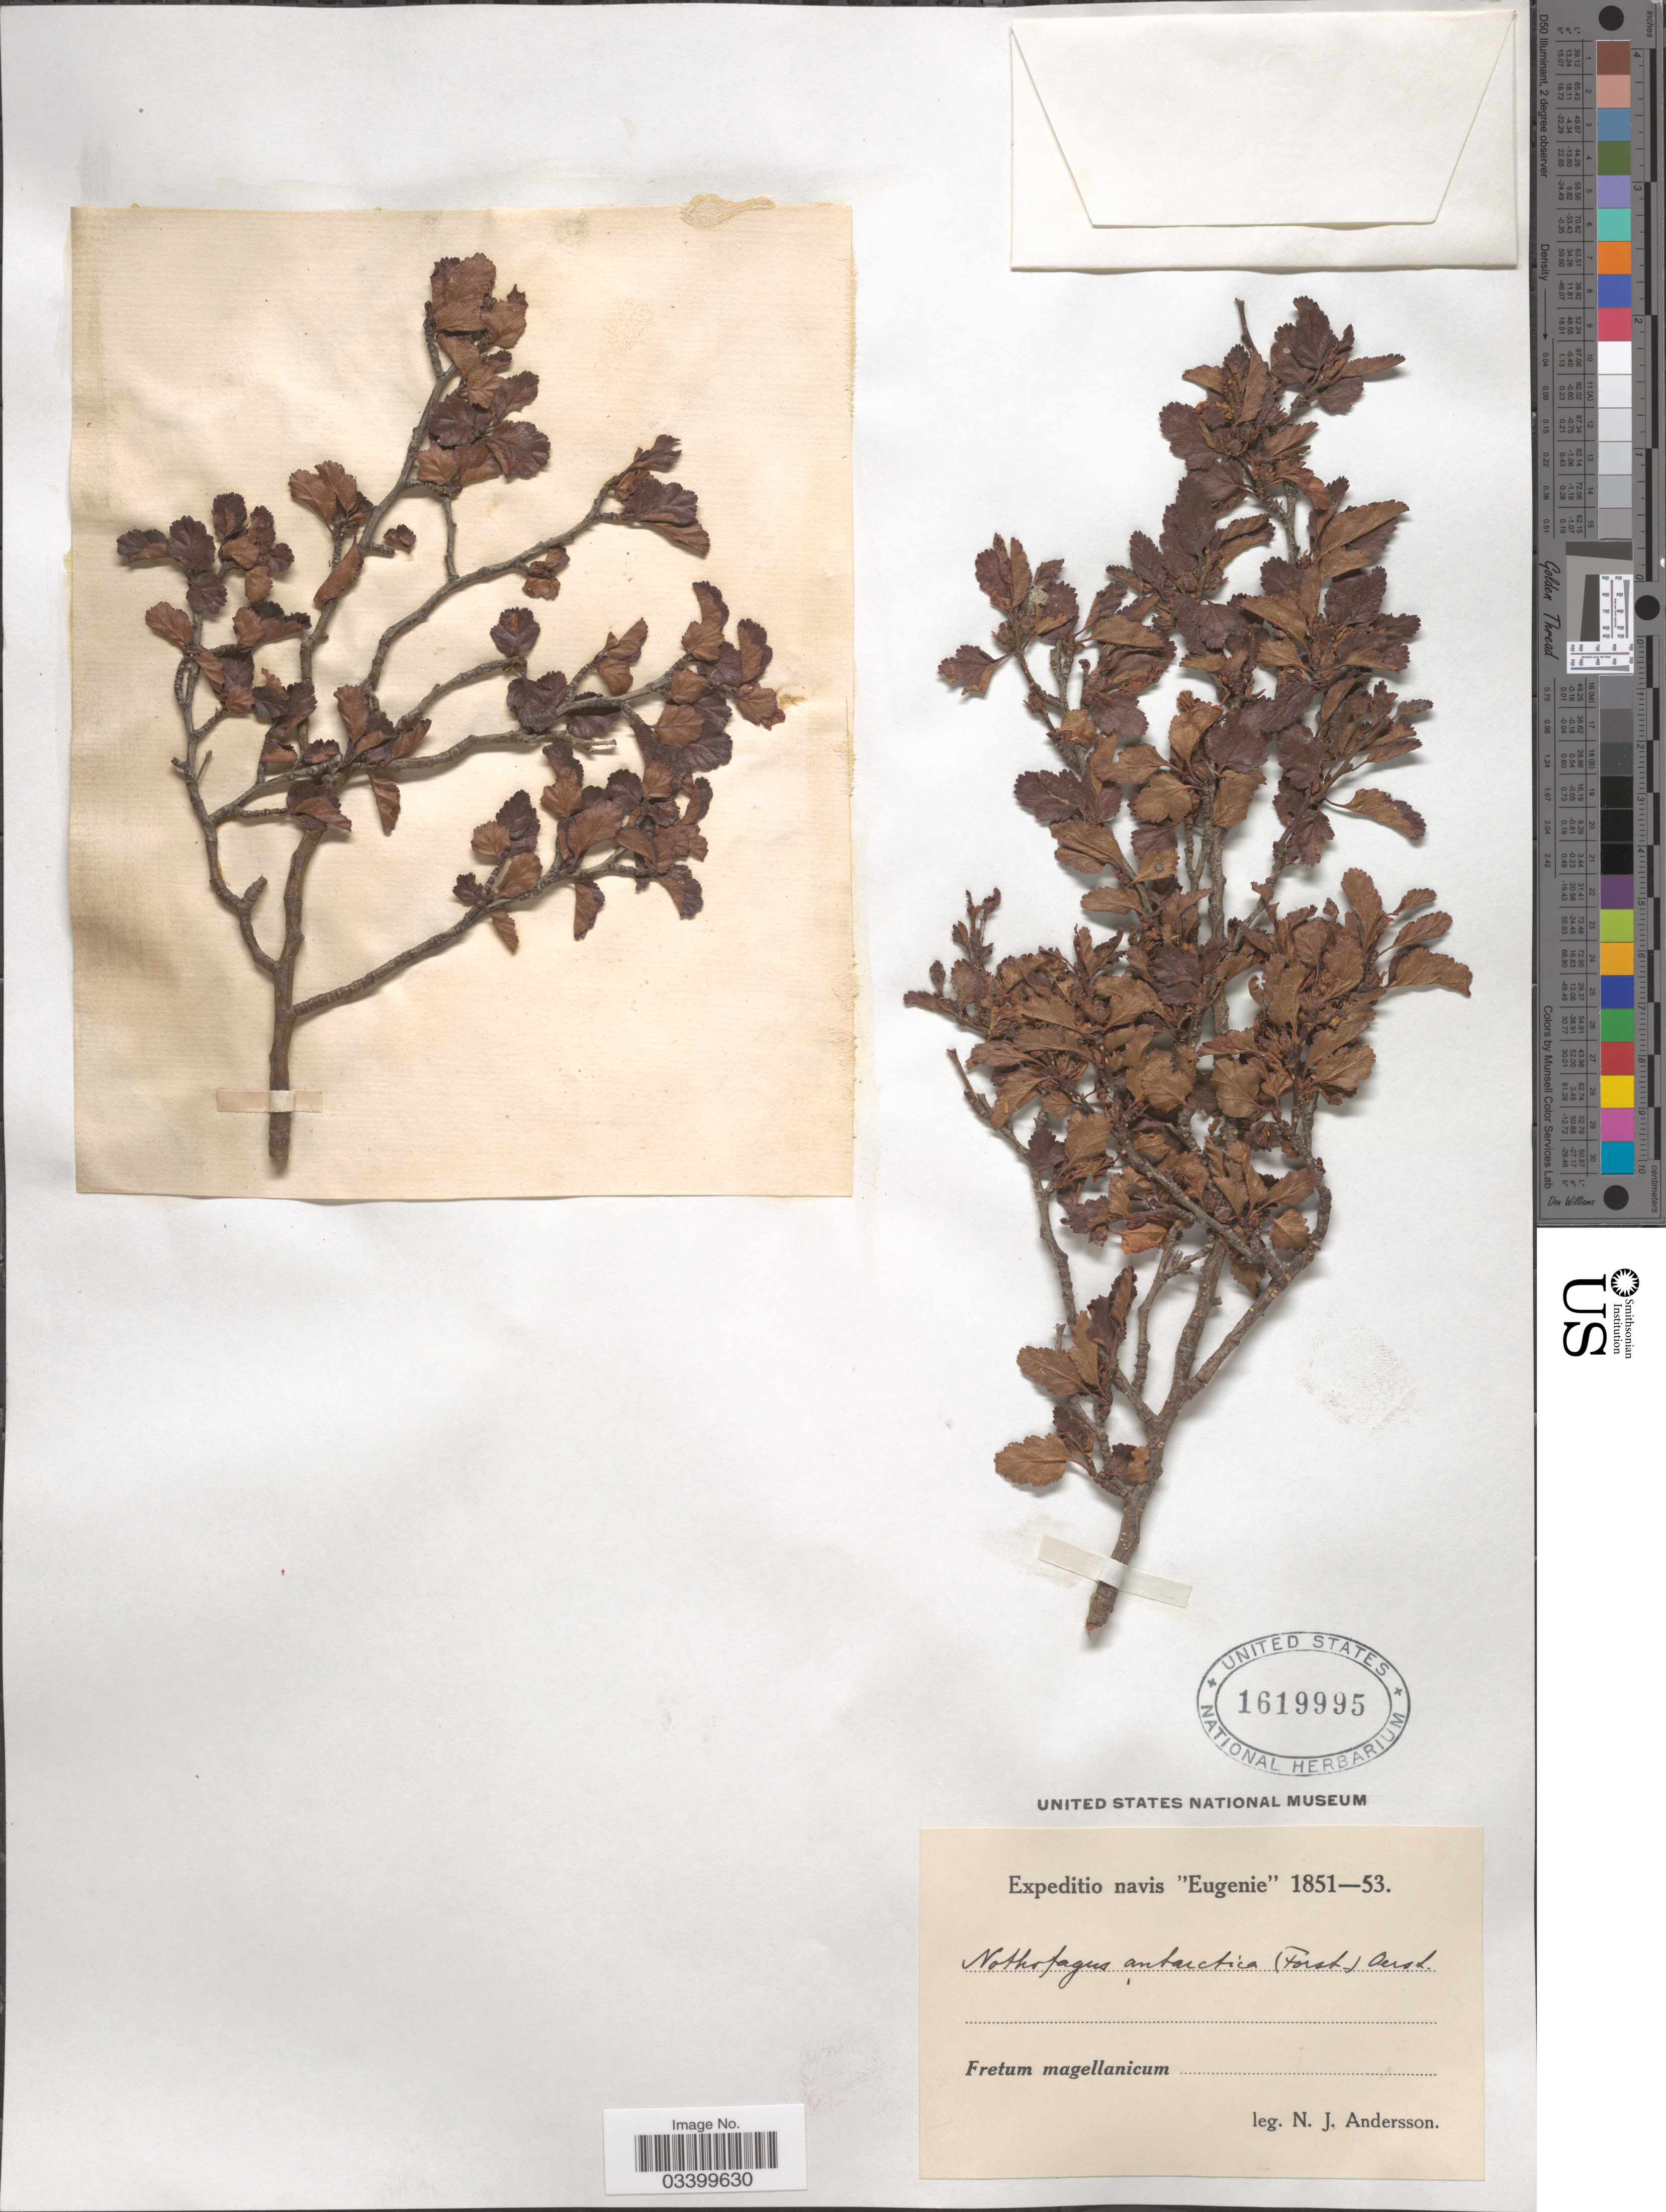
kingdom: Plantae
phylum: Tracheophyta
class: Magnoliopsida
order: Fagales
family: Nothofagaceae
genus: Nothofagus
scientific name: Nothofagus antarctica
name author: (G. Forst.) Oerst.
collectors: N. J. Andersson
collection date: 1851/1853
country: Chile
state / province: Magallanes y de la Antártica Chilena (XII)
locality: Eugenie. Fretum magellanicum.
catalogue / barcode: US 1619995